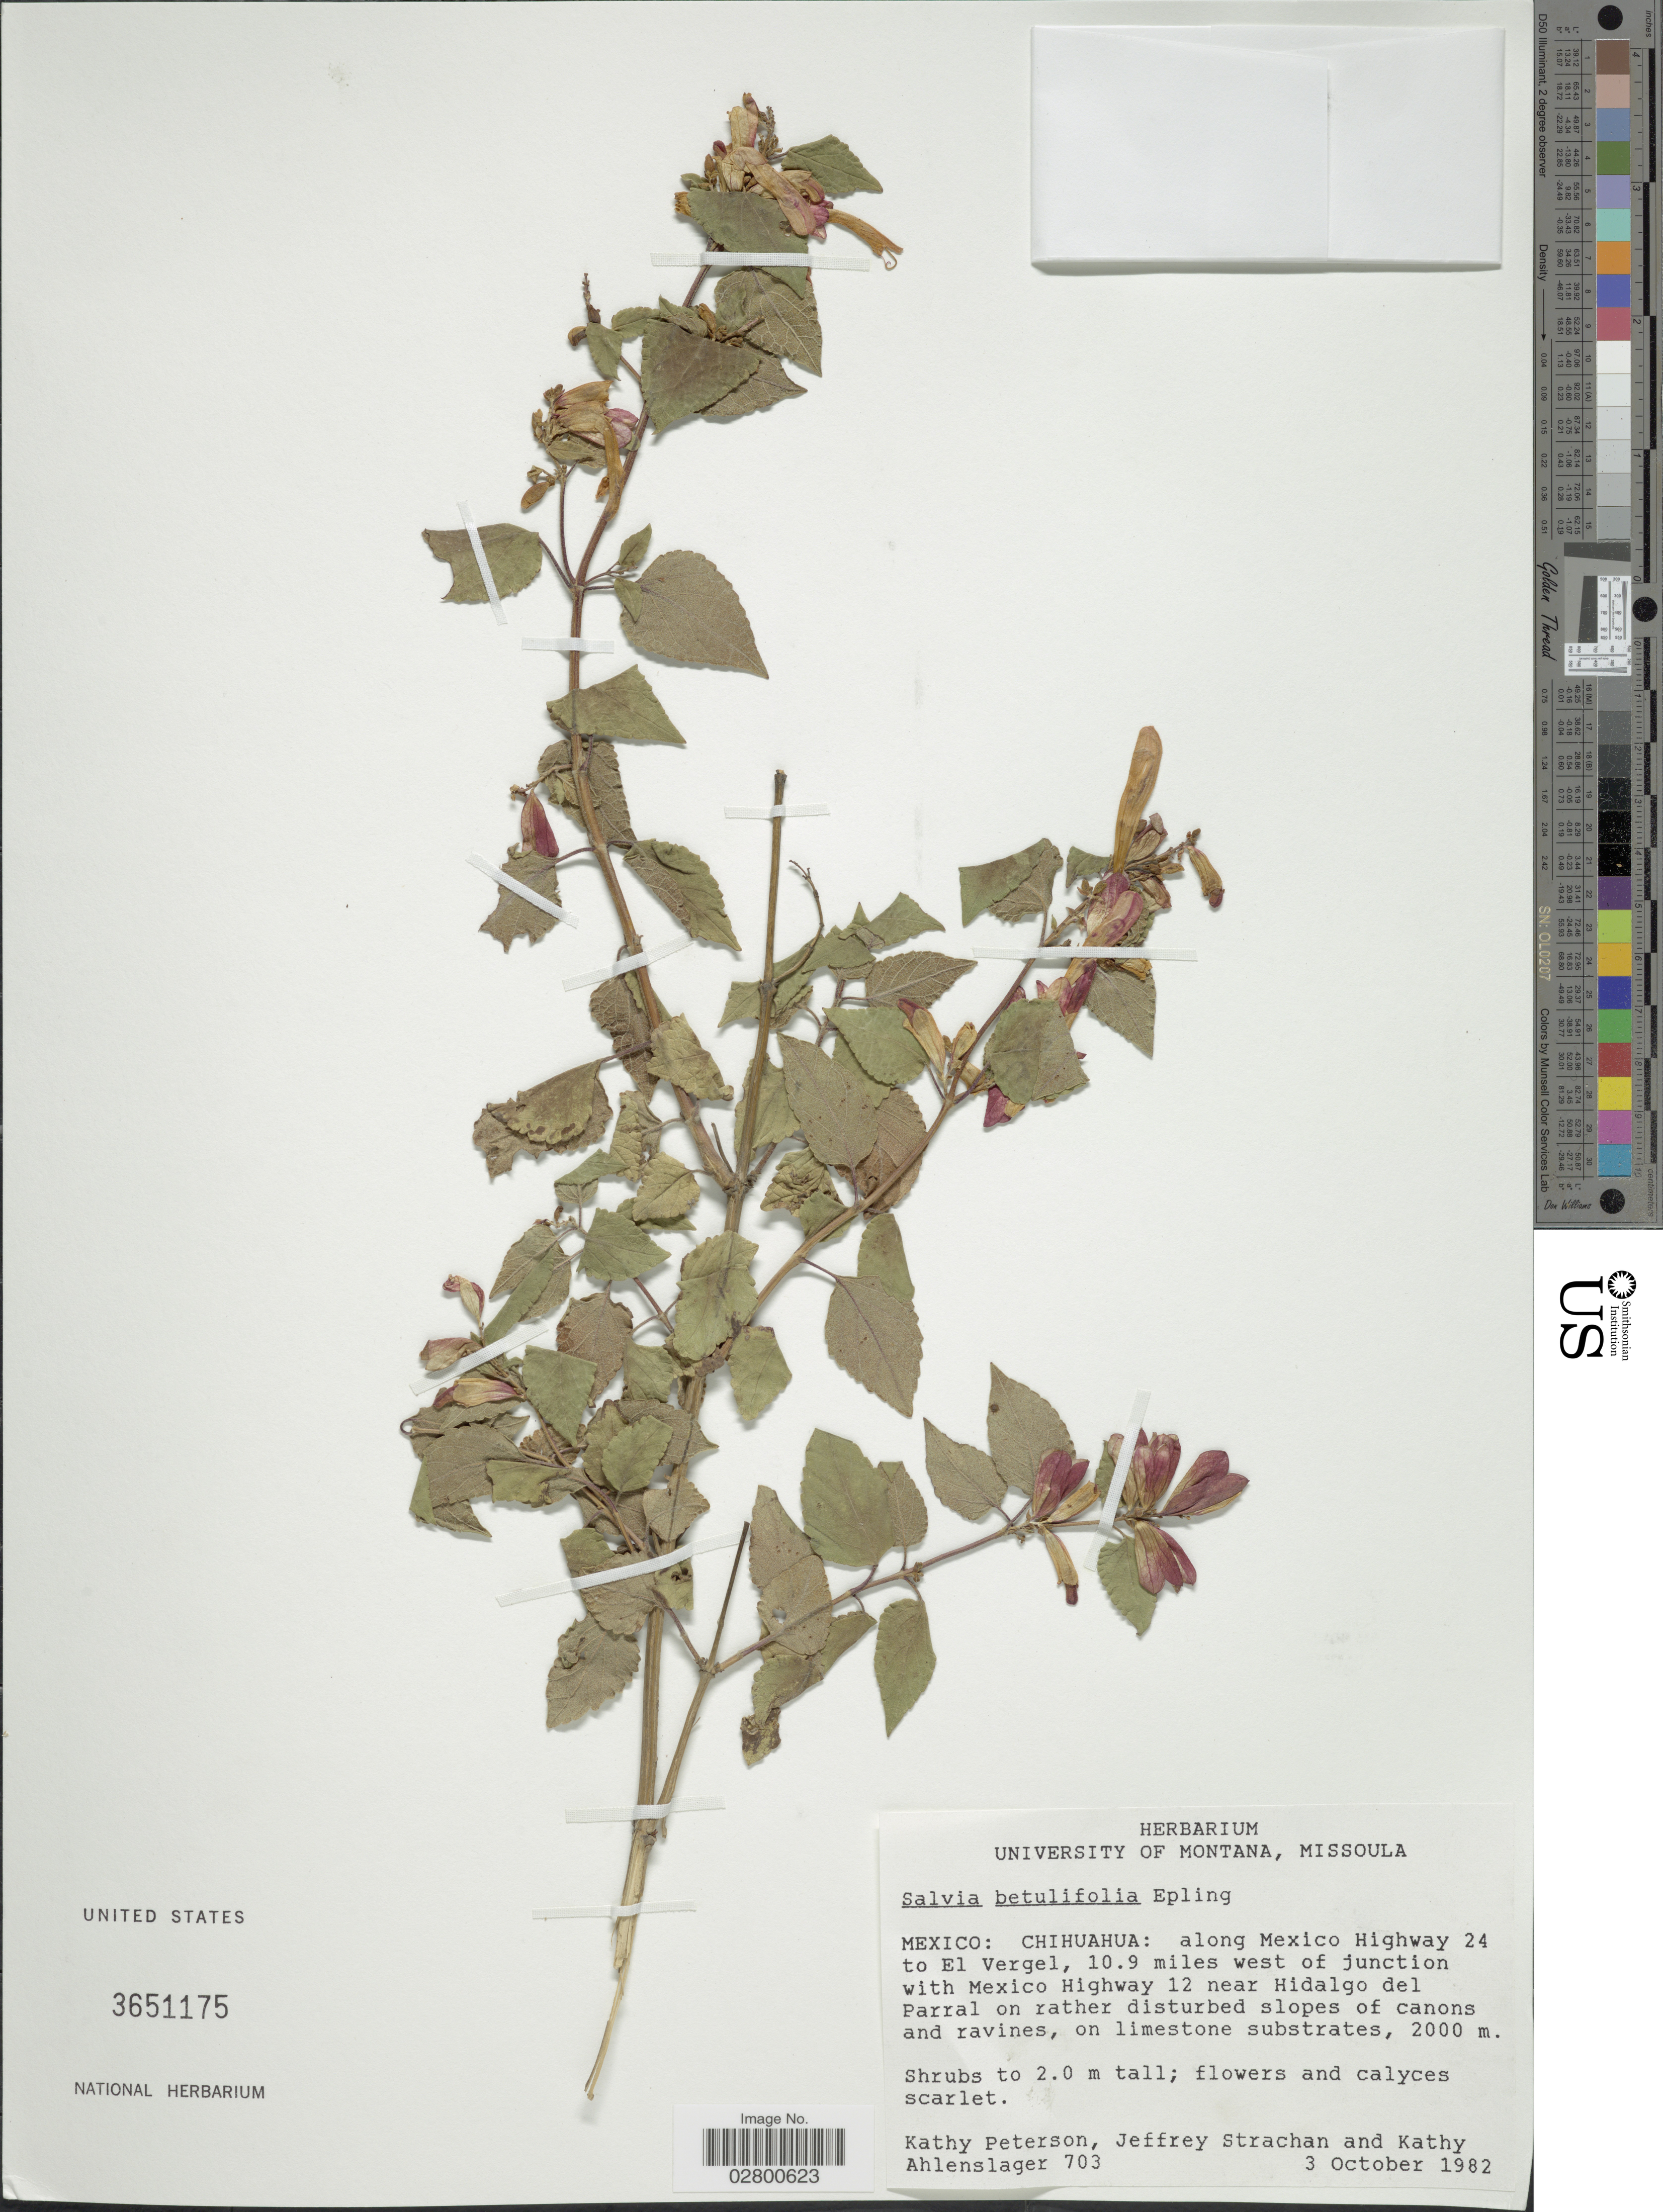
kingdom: Plantae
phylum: Tracheophyta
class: Magnoliopsida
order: Lamiales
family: Lamiaceae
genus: Salvia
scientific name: Salvia betulifolia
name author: Epling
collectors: K. Peterson, J. Strachan & K. Ahlenslager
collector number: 703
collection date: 1982-10-03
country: Mexico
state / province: Chihuahua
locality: Along Mexico Highway 24, 15.4 miles east to El Vergel, 10.9 miles west of junction with Mexico Highway 12 near Hidalgo del Parral on rather disturbed slopes of canons and ravines, on limestone substrates.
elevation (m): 2000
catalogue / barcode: US 3651175